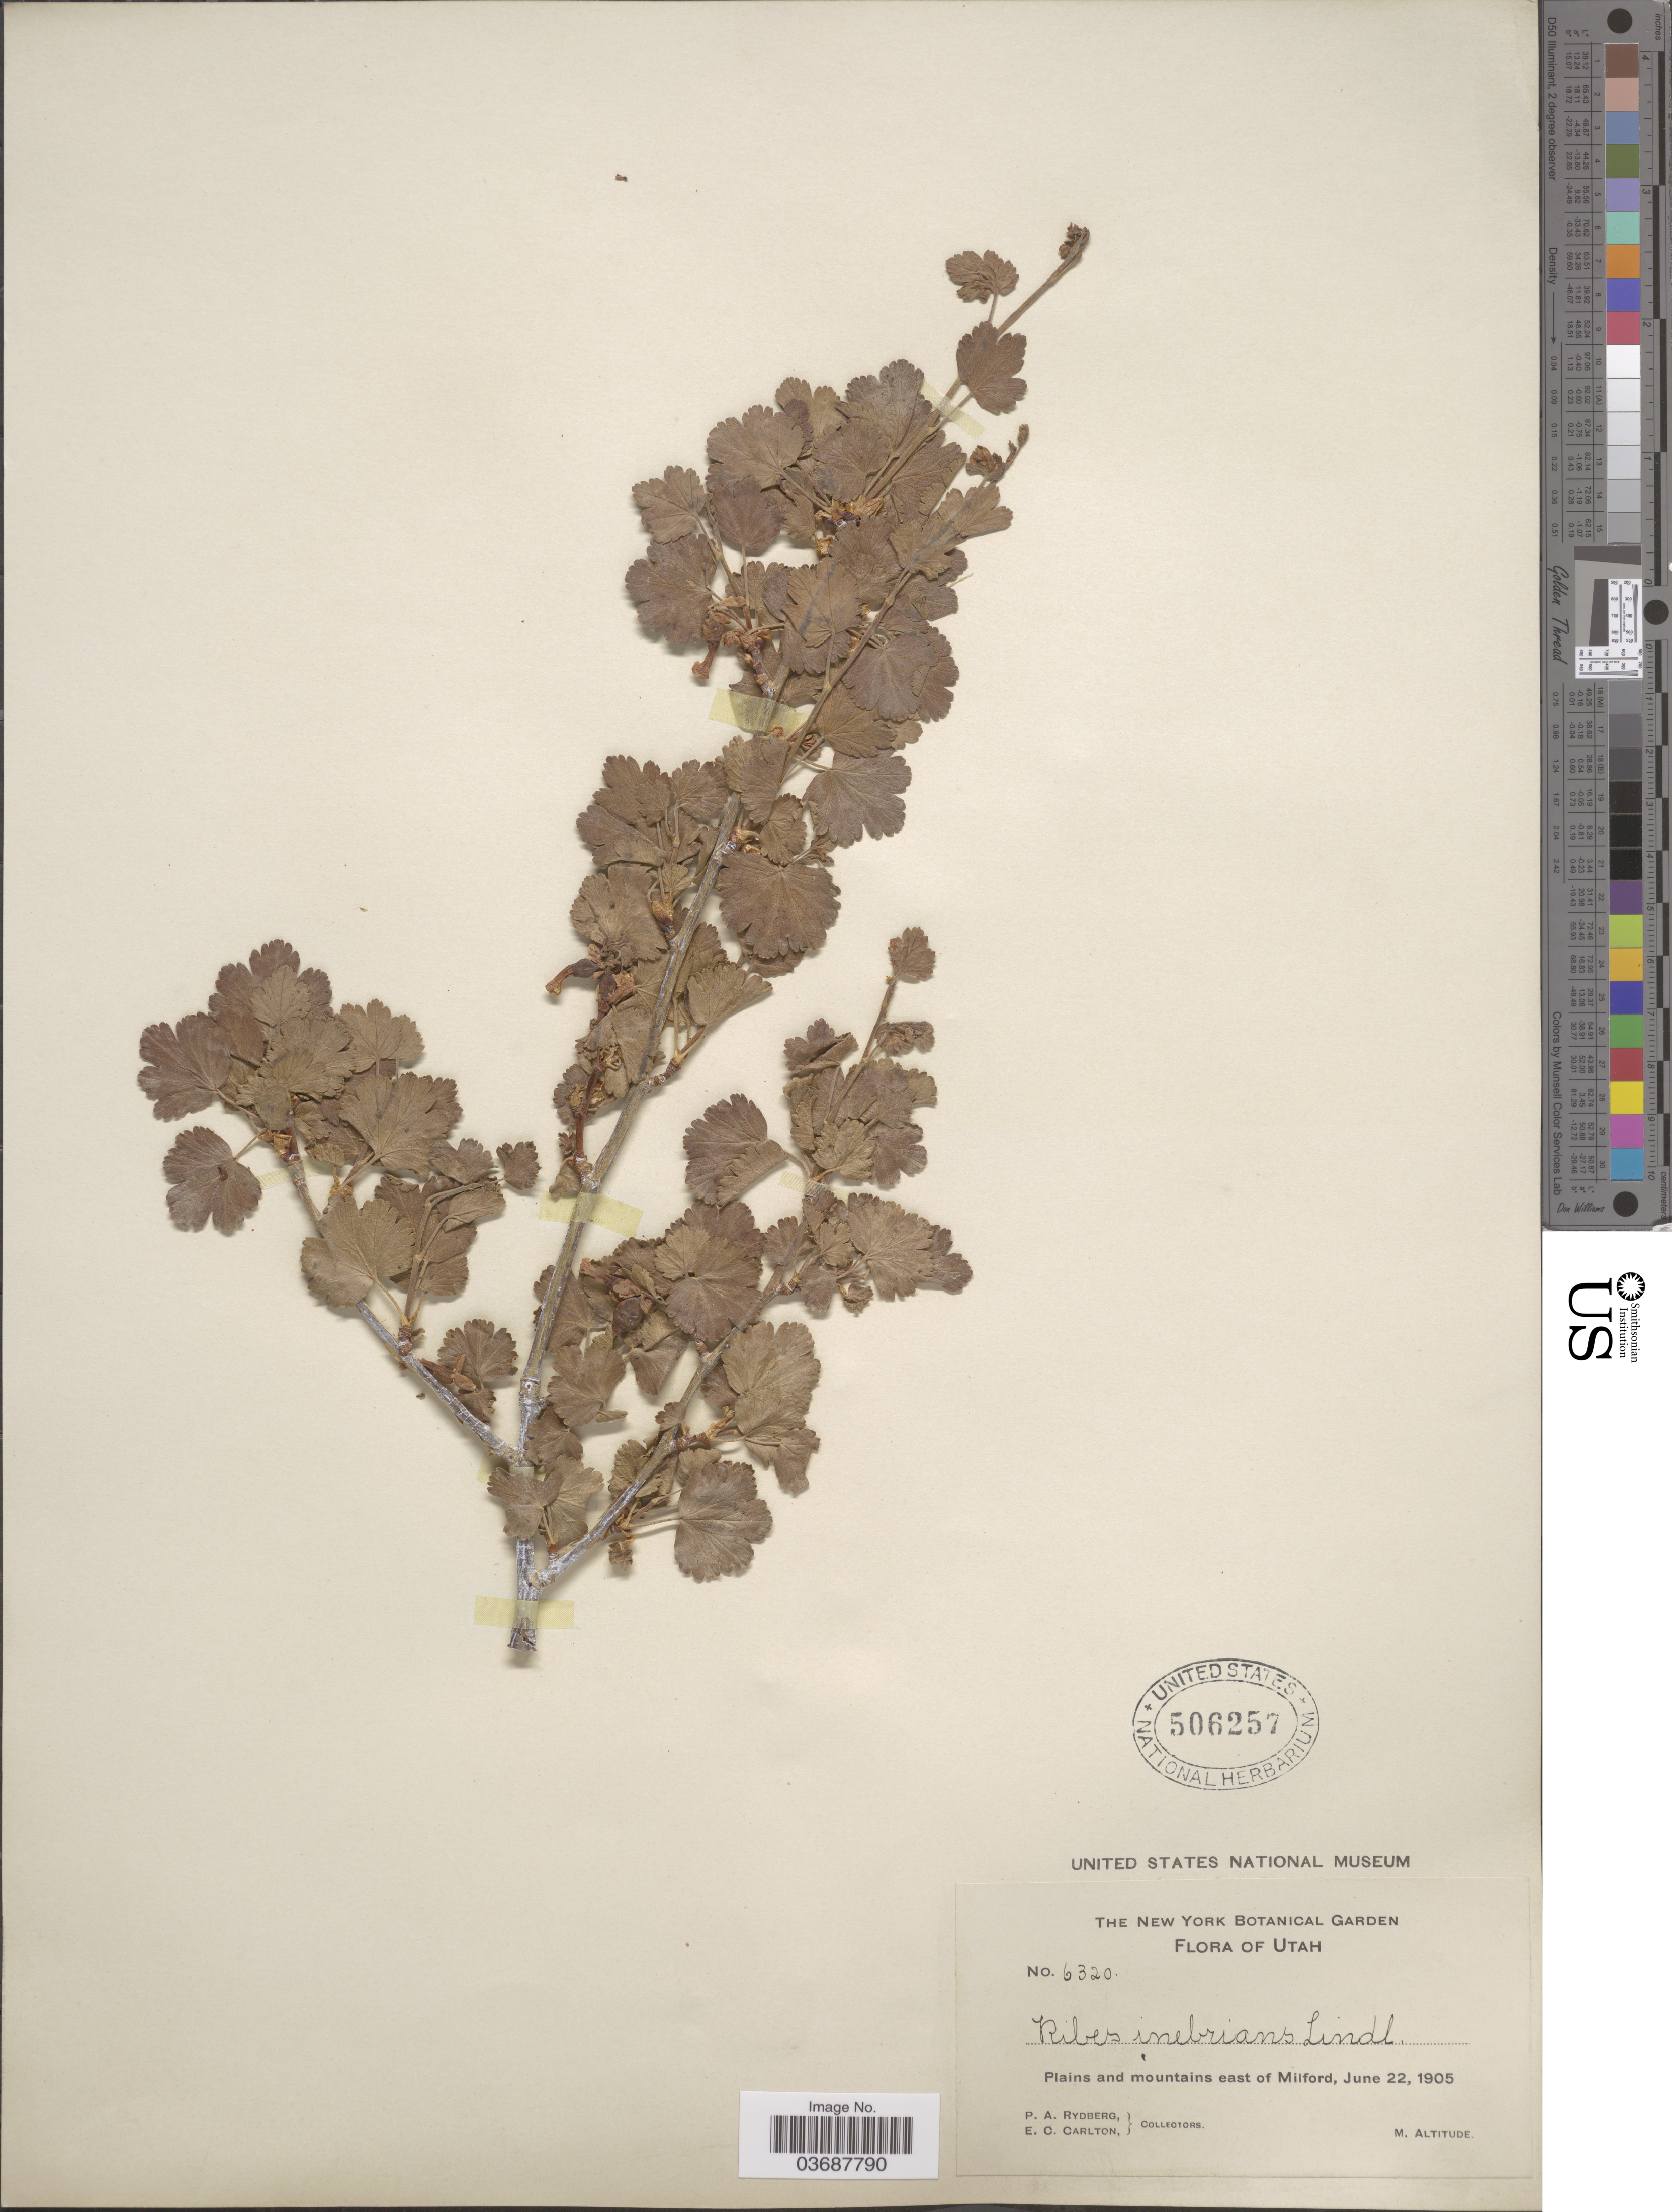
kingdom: Plantae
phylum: Tracheophyta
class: Magnoliopsida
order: Saxifragales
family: Grossulariaceae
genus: Ribes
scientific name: Ribes inebrians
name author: Lindl.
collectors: P. A. Rydberg & E. Carlton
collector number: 6320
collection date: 1905-06-22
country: United States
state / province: Utah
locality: Plains and mountains east of Milford.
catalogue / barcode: US 506257